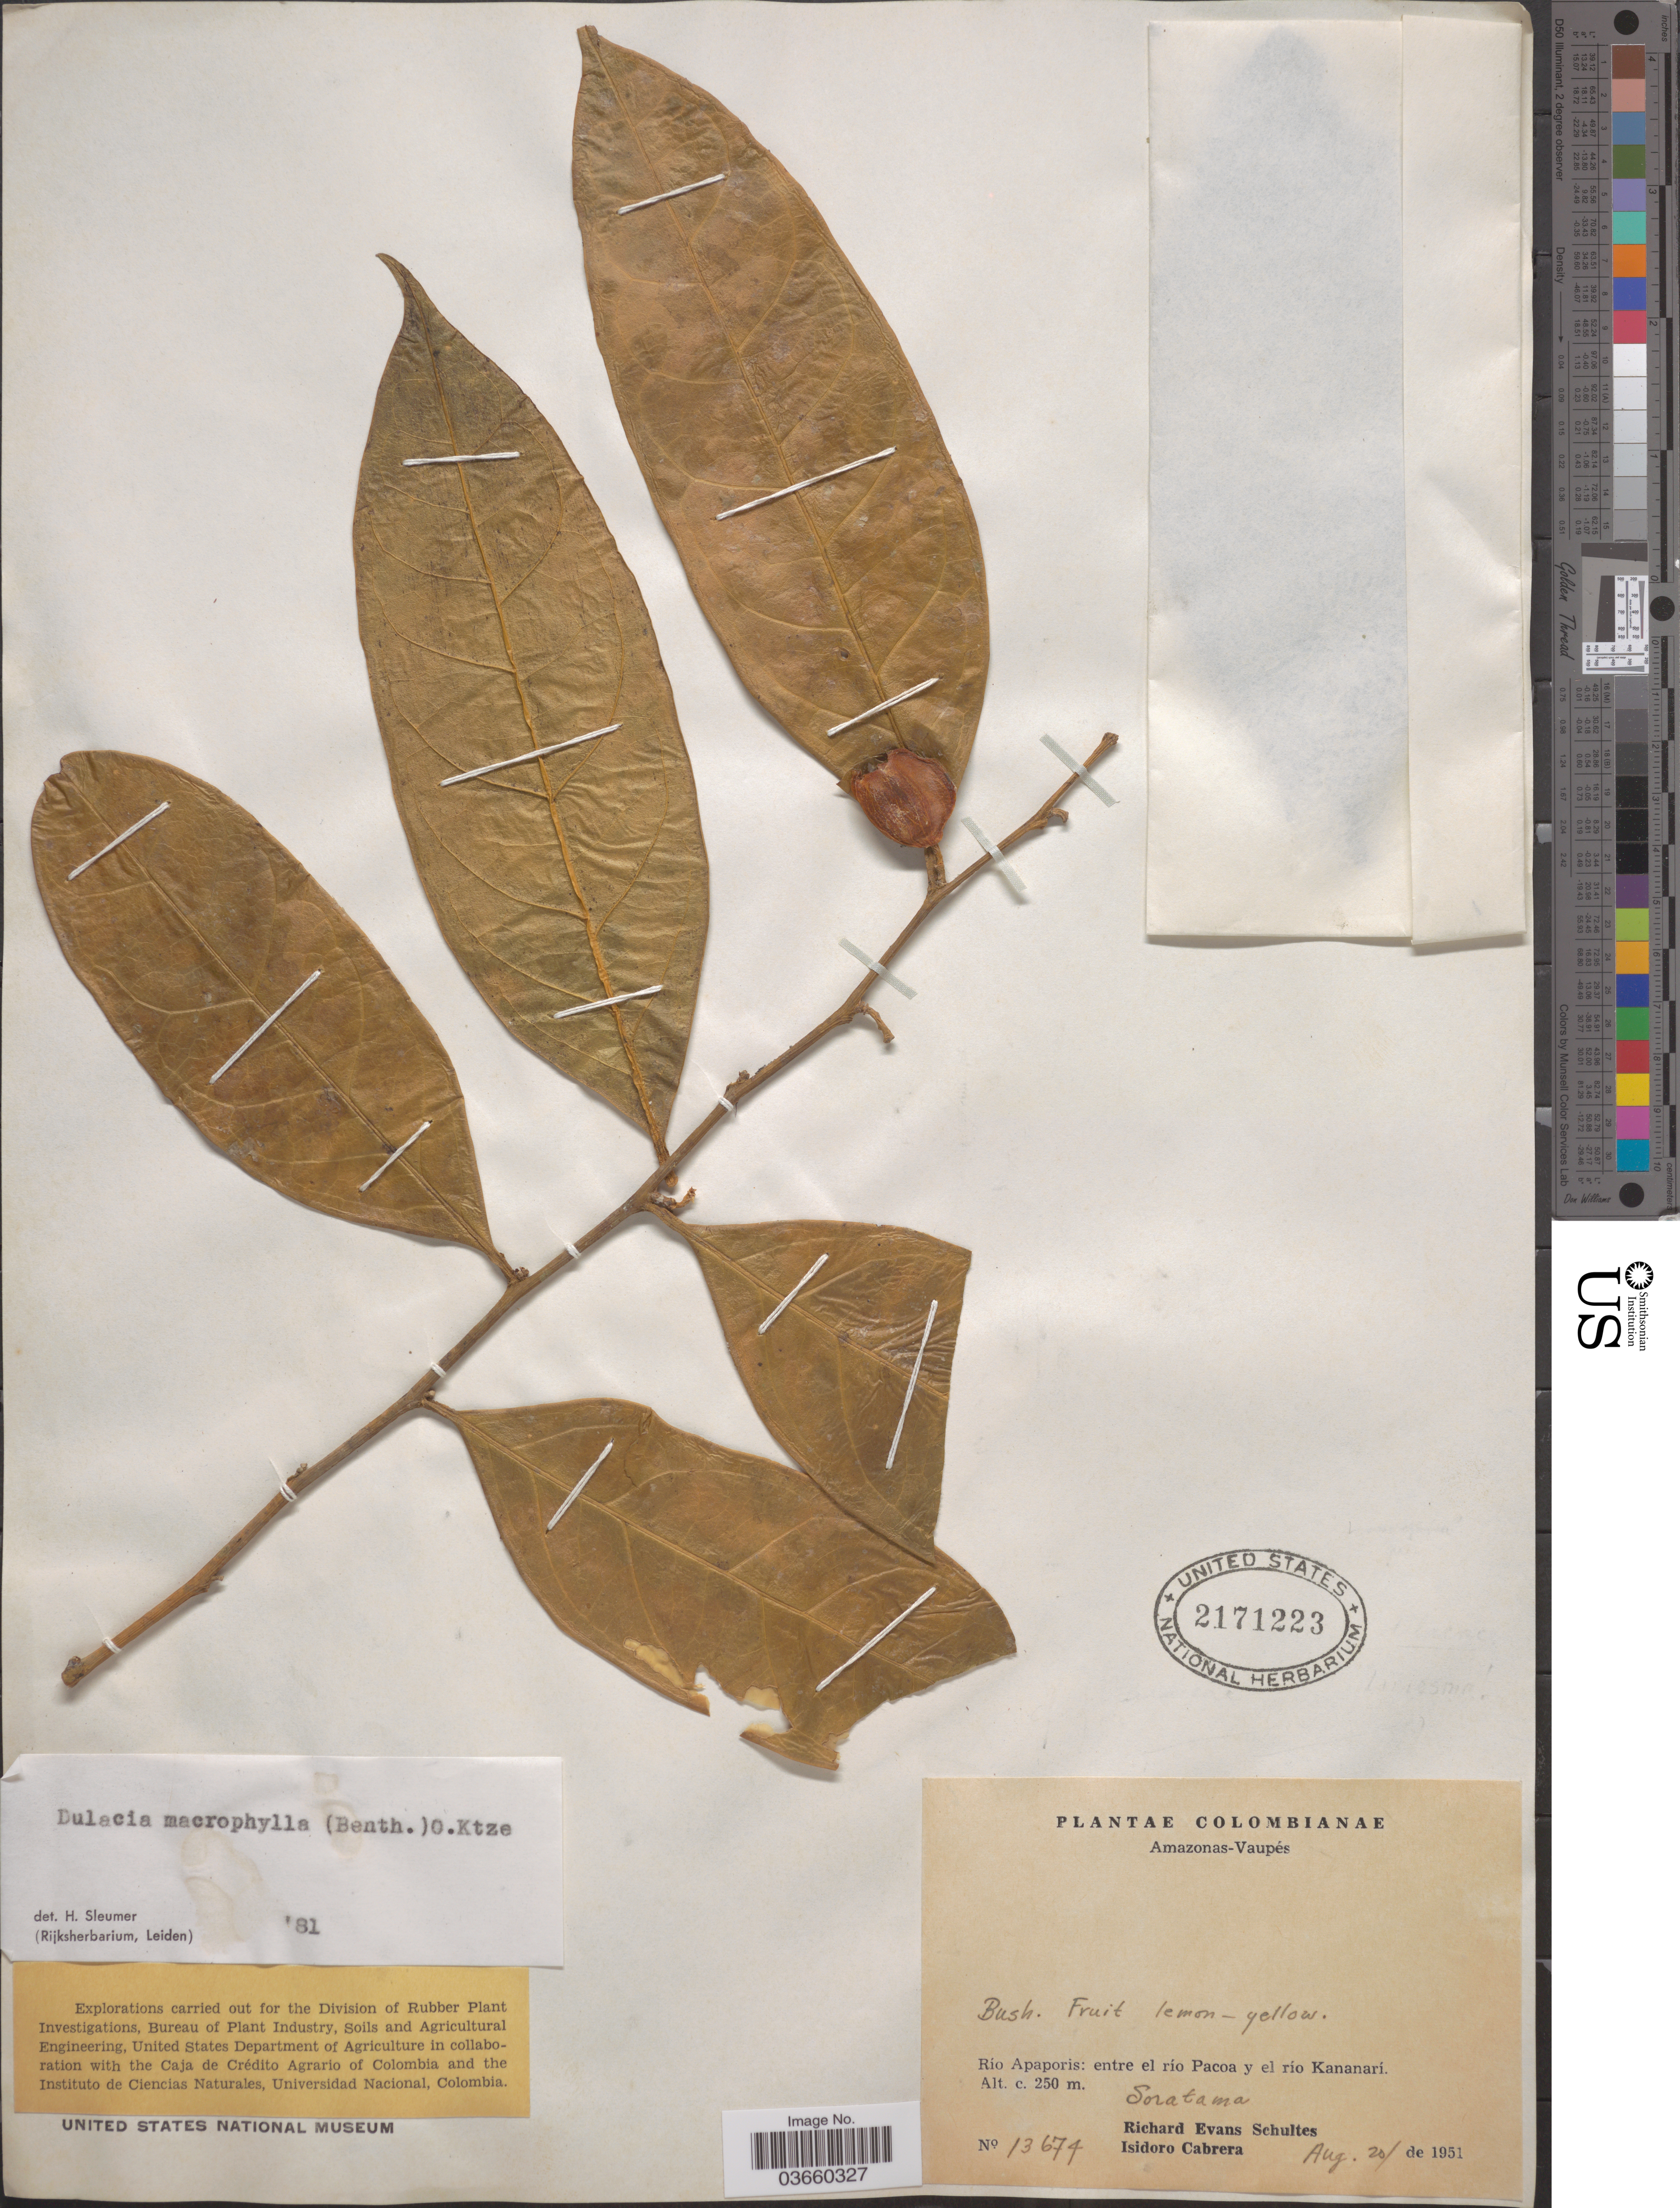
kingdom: Plantae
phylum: Tracheophyta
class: Magnoliopsida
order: Santalales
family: Olacaceae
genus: Dulacia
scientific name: Dulacia macrophylla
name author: (Benth.) Kuntze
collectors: R. E. Schultes & I. Cabrera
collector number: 13674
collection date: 1951-08-20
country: Colombia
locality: Amazonas-Vaupés. Río Apaporis: entre el río Pacoa y el río Kananarí. Soratama.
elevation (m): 250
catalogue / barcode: US 2171223